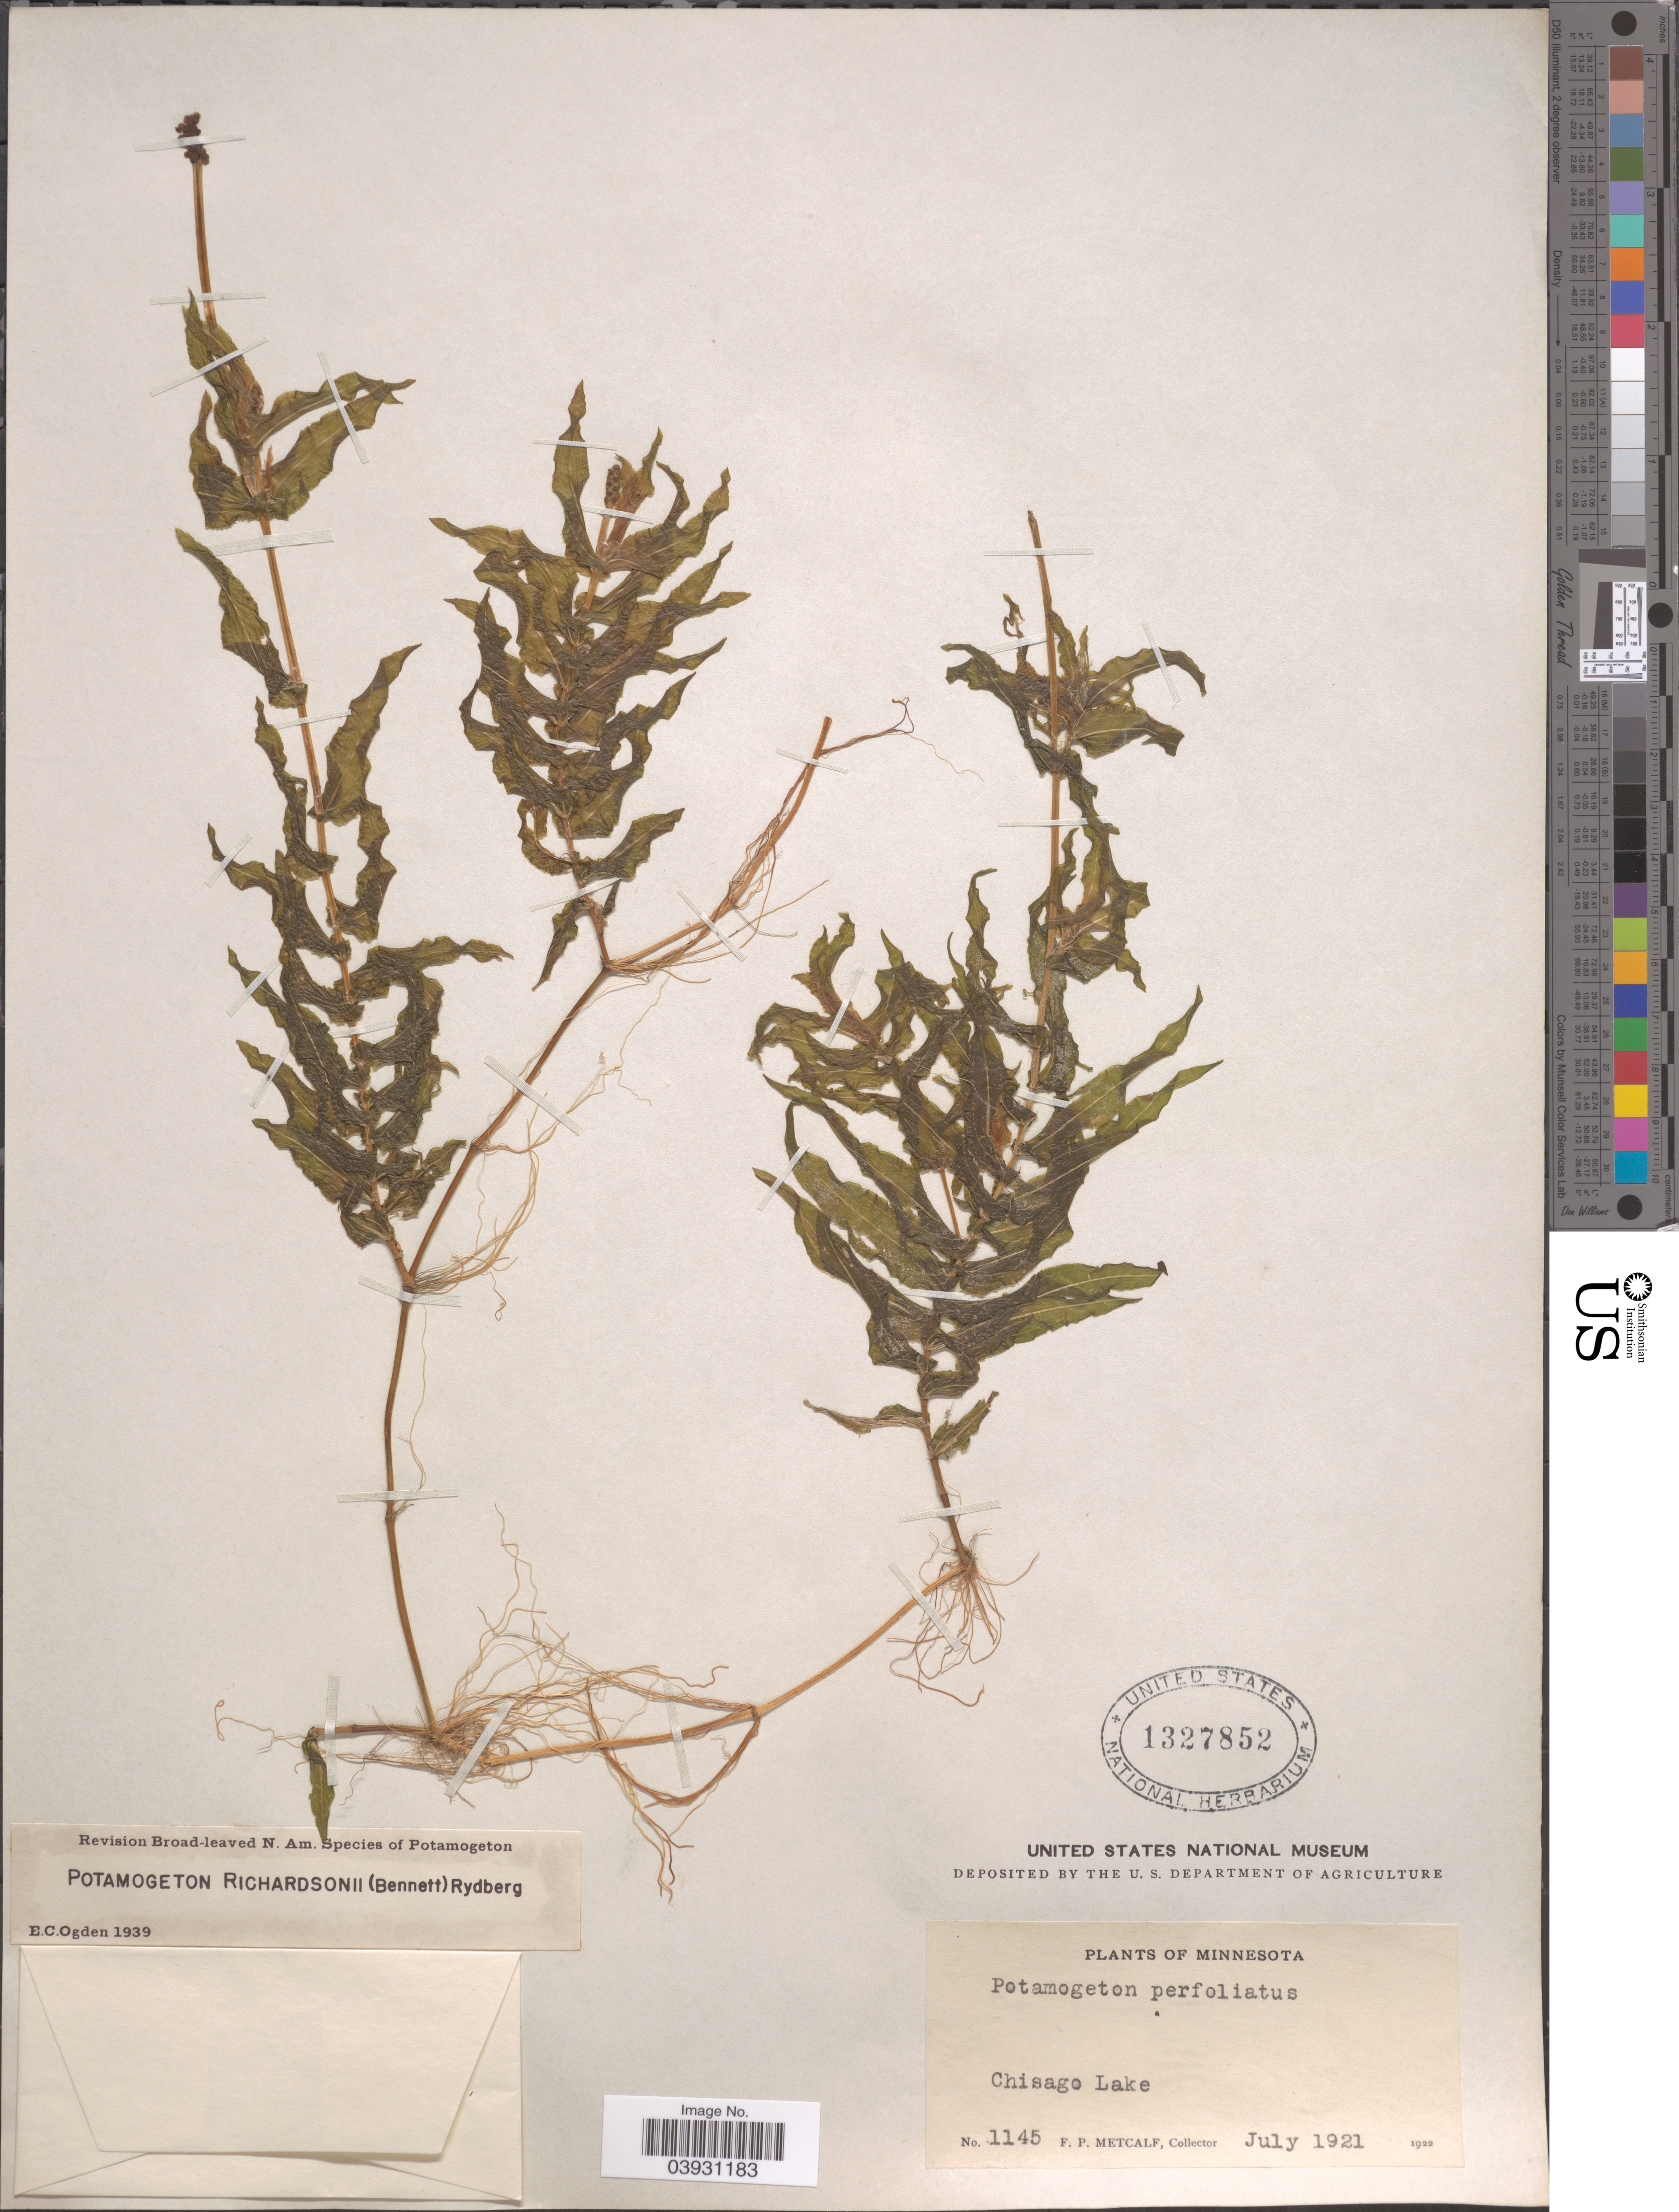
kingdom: Plantae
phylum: Tracheophyta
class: Liliopsida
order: Alismatales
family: Potamogetonaceae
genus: Potamogeton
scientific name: Potamogeton richardsonii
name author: (A.W. Benn.) Rydb.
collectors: F. Metcalf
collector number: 1145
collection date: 1921-07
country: United States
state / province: Minnesota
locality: Chisago Lake.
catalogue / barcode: US 1327852